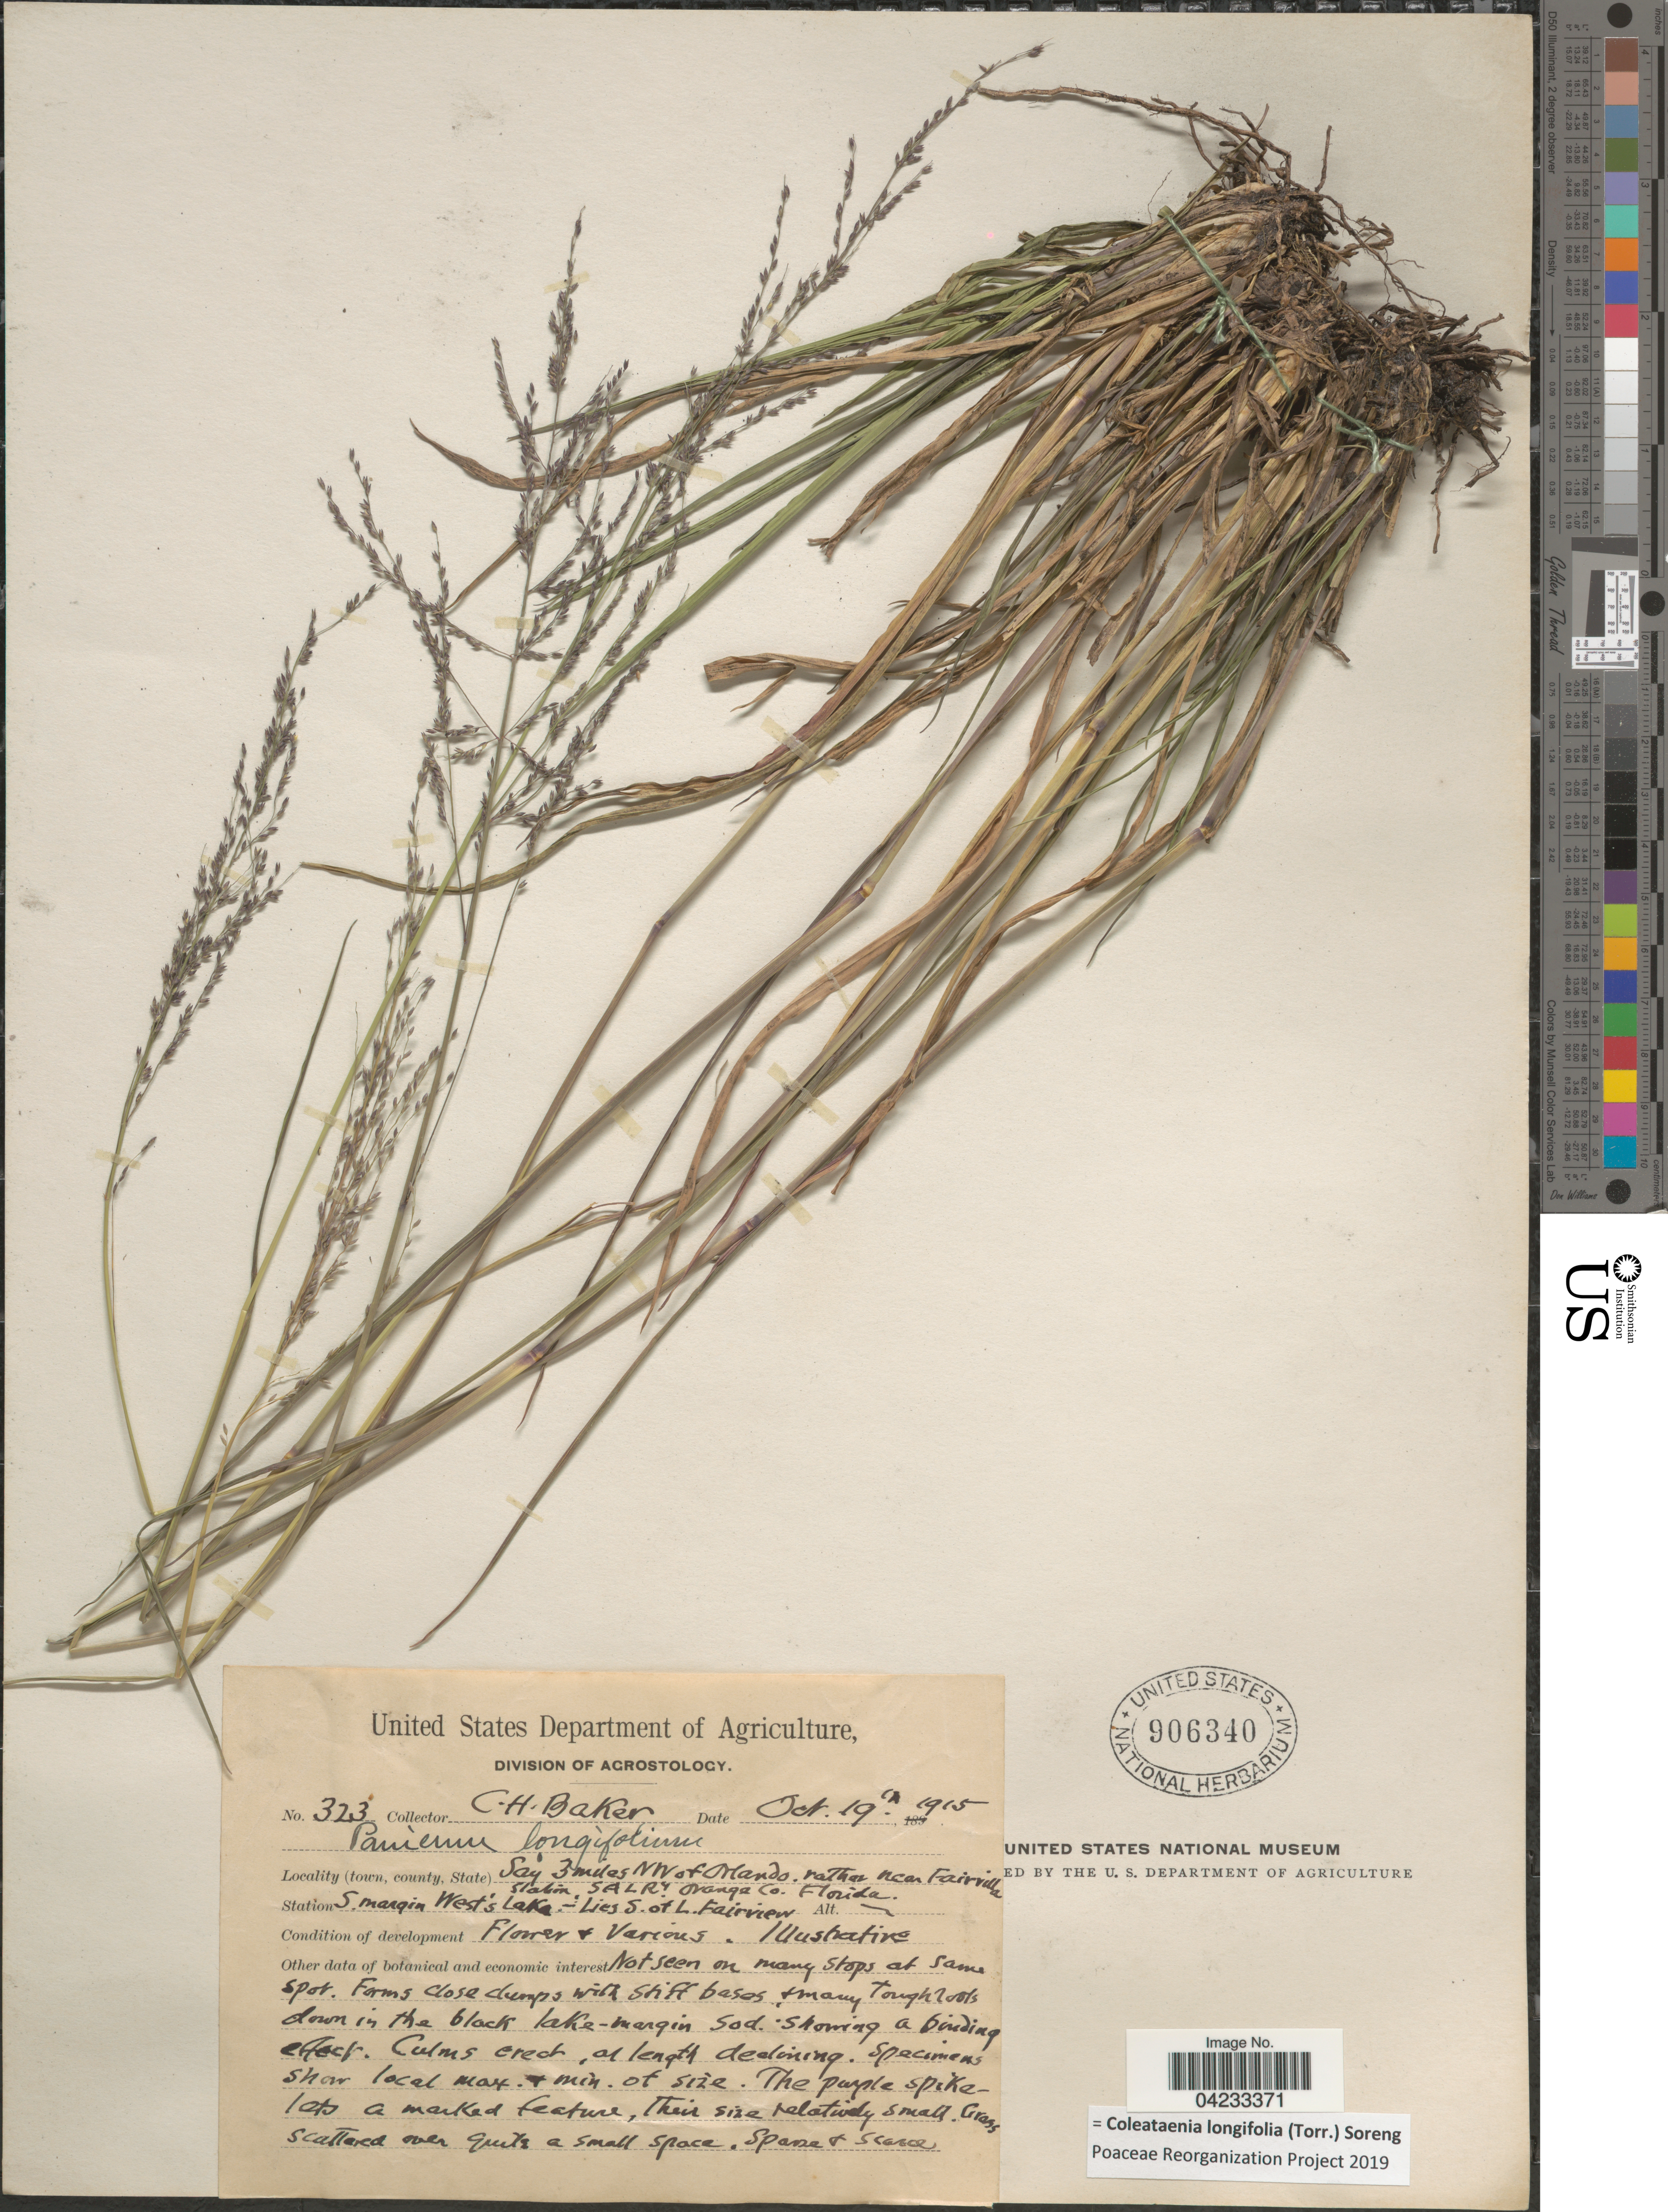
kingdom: Plantae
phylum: Tracheophyta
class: Liliopsida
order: Poales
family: Poaceae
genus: Coleataenia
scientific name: Coleataenia longifolia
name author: (Torr.) Soreng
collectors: C. H. Baker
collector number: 323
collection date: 1915-10-19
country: United States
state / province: Florida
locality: Say 3 miles NW of Orlando. Rather near Fairville. Station SALRY. Orange Co. Station S. margin West's Lake - Lies S. of L. Fairview.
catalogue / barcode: US 906340